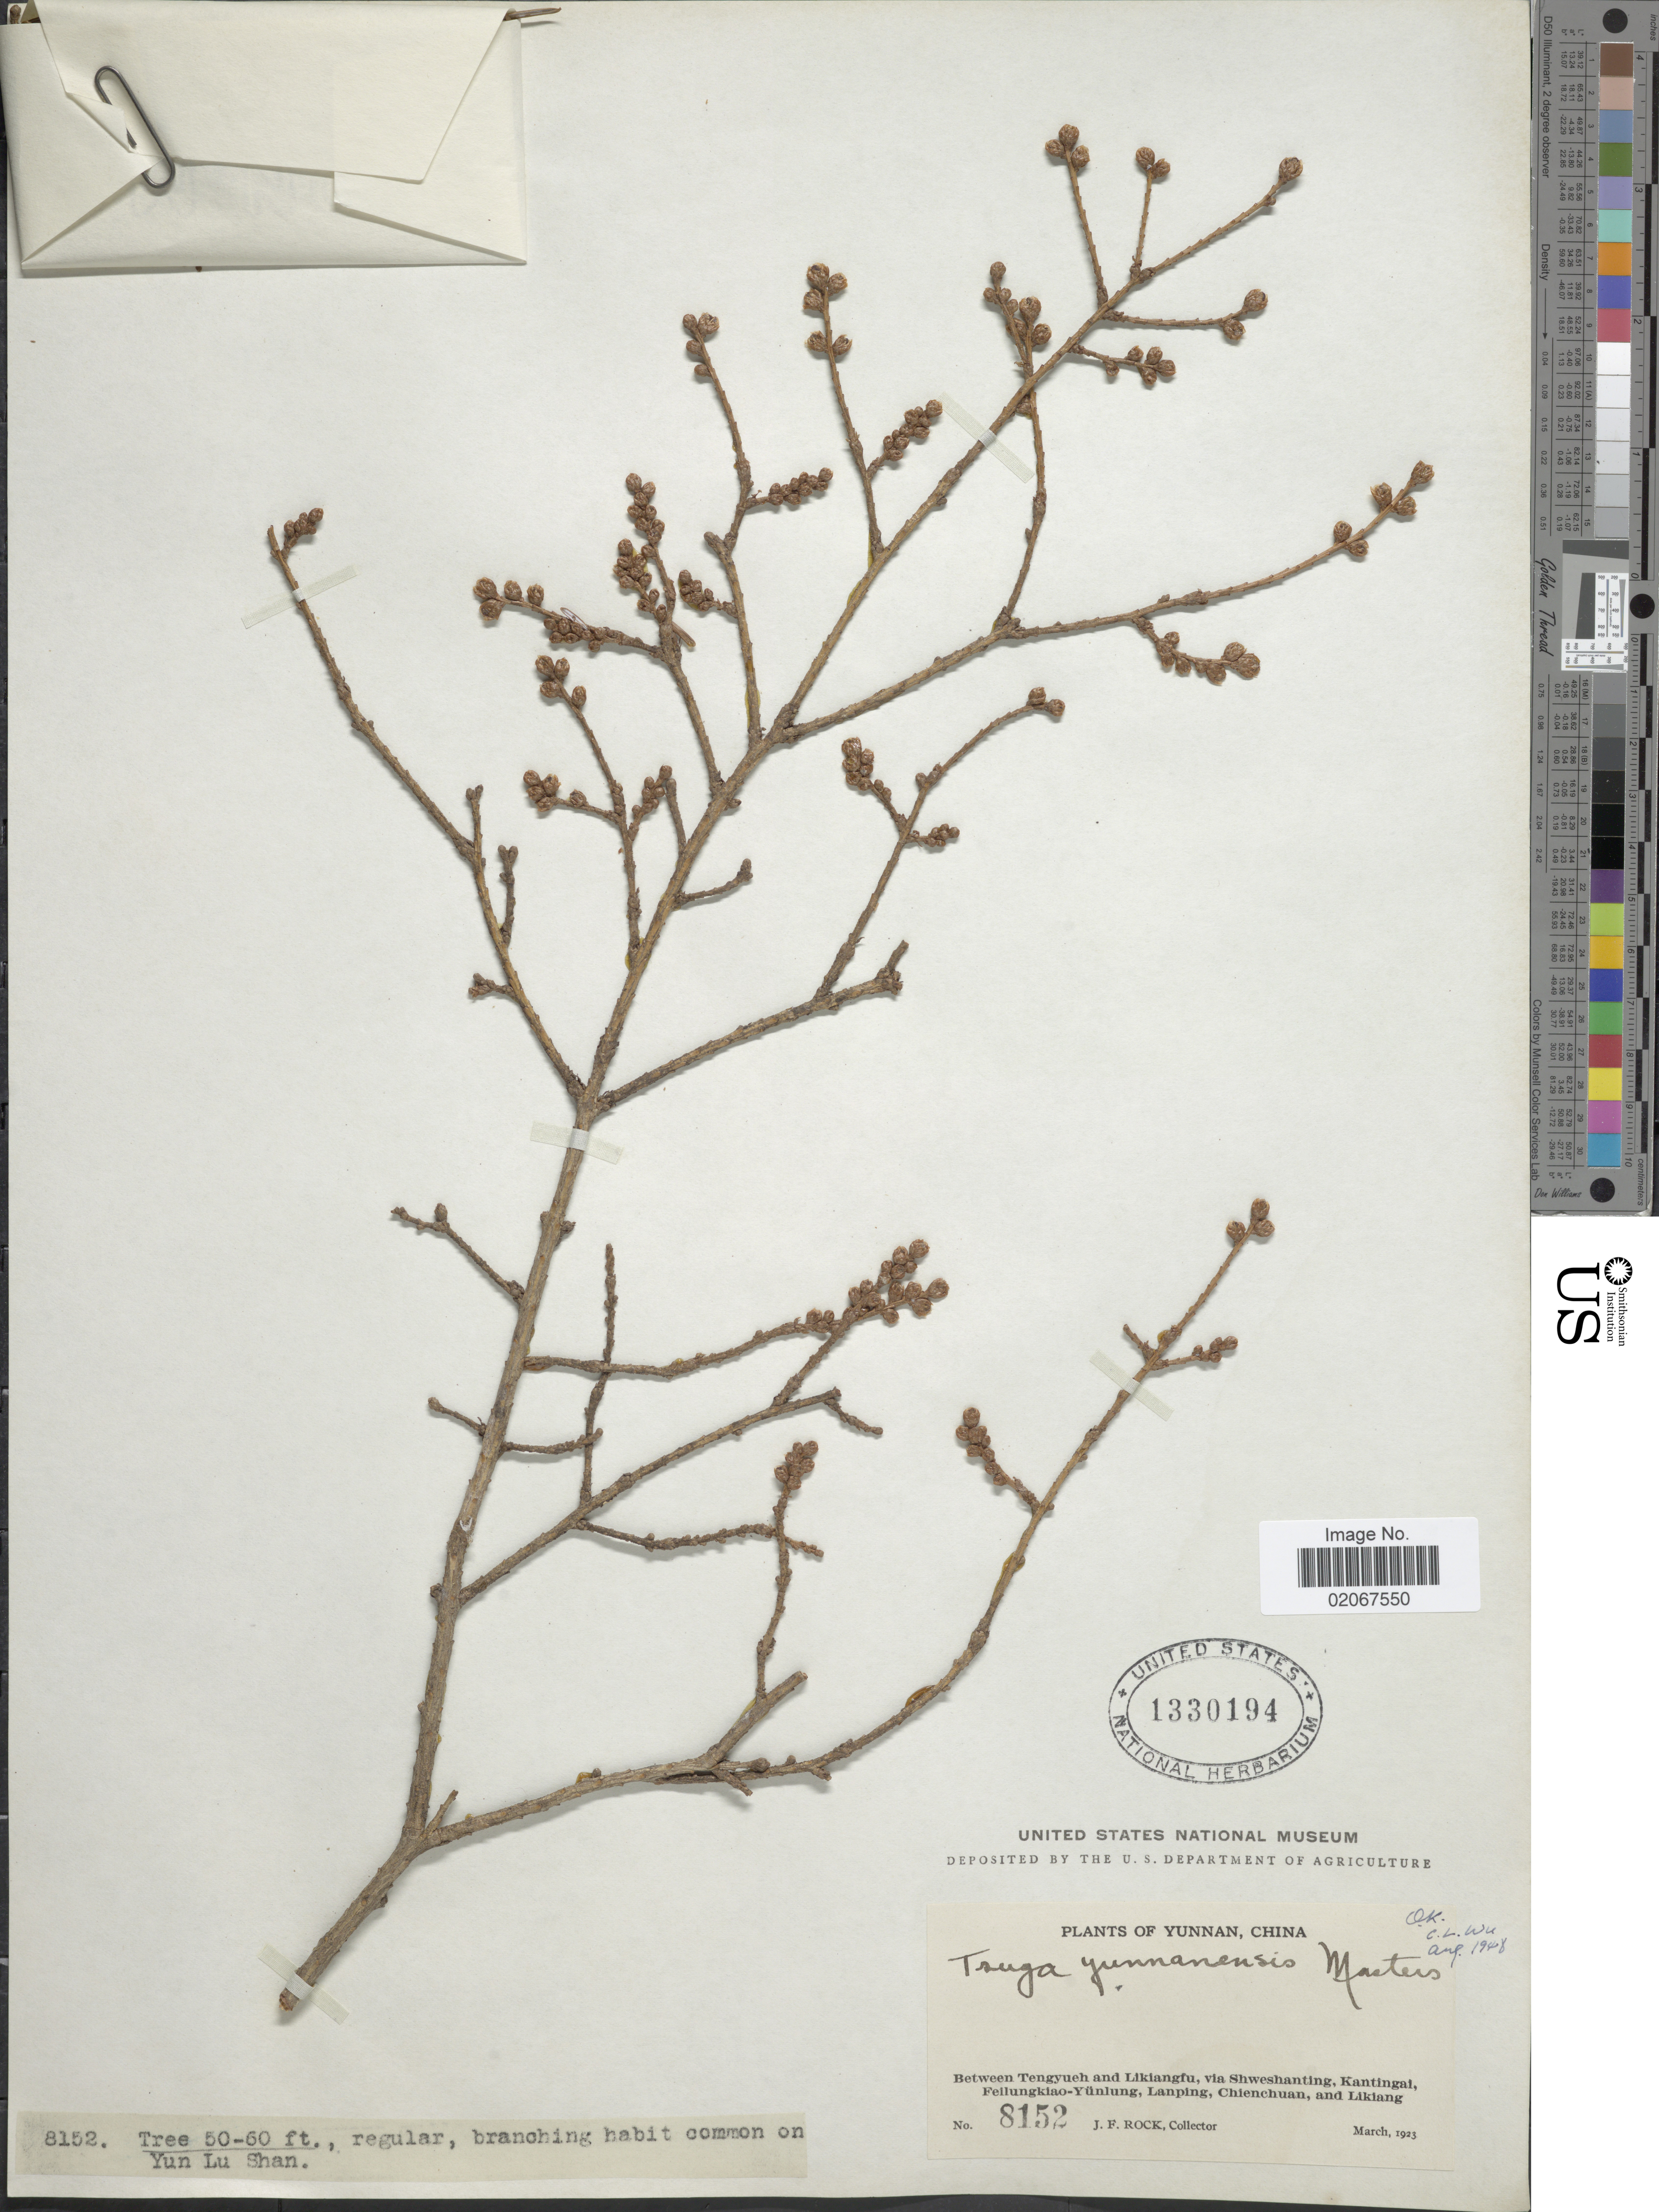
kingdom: Plantae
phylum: Tracheophyta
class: Pinopsida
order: Pinales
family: Pinaceae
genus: Tsuga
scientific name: Tsuga yunnanensis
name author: (Franch.) Mast.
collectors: J. Rock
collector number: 8152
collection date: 1923-03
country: China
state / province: Yunnan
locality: Yunnan, China. Between Tengyueh and Likiangfu, via Shweshanting, Kantingal Fellungkiao-Yunlung, Lanping, Chienchuan, and Likiang.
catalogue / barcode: US 1330194